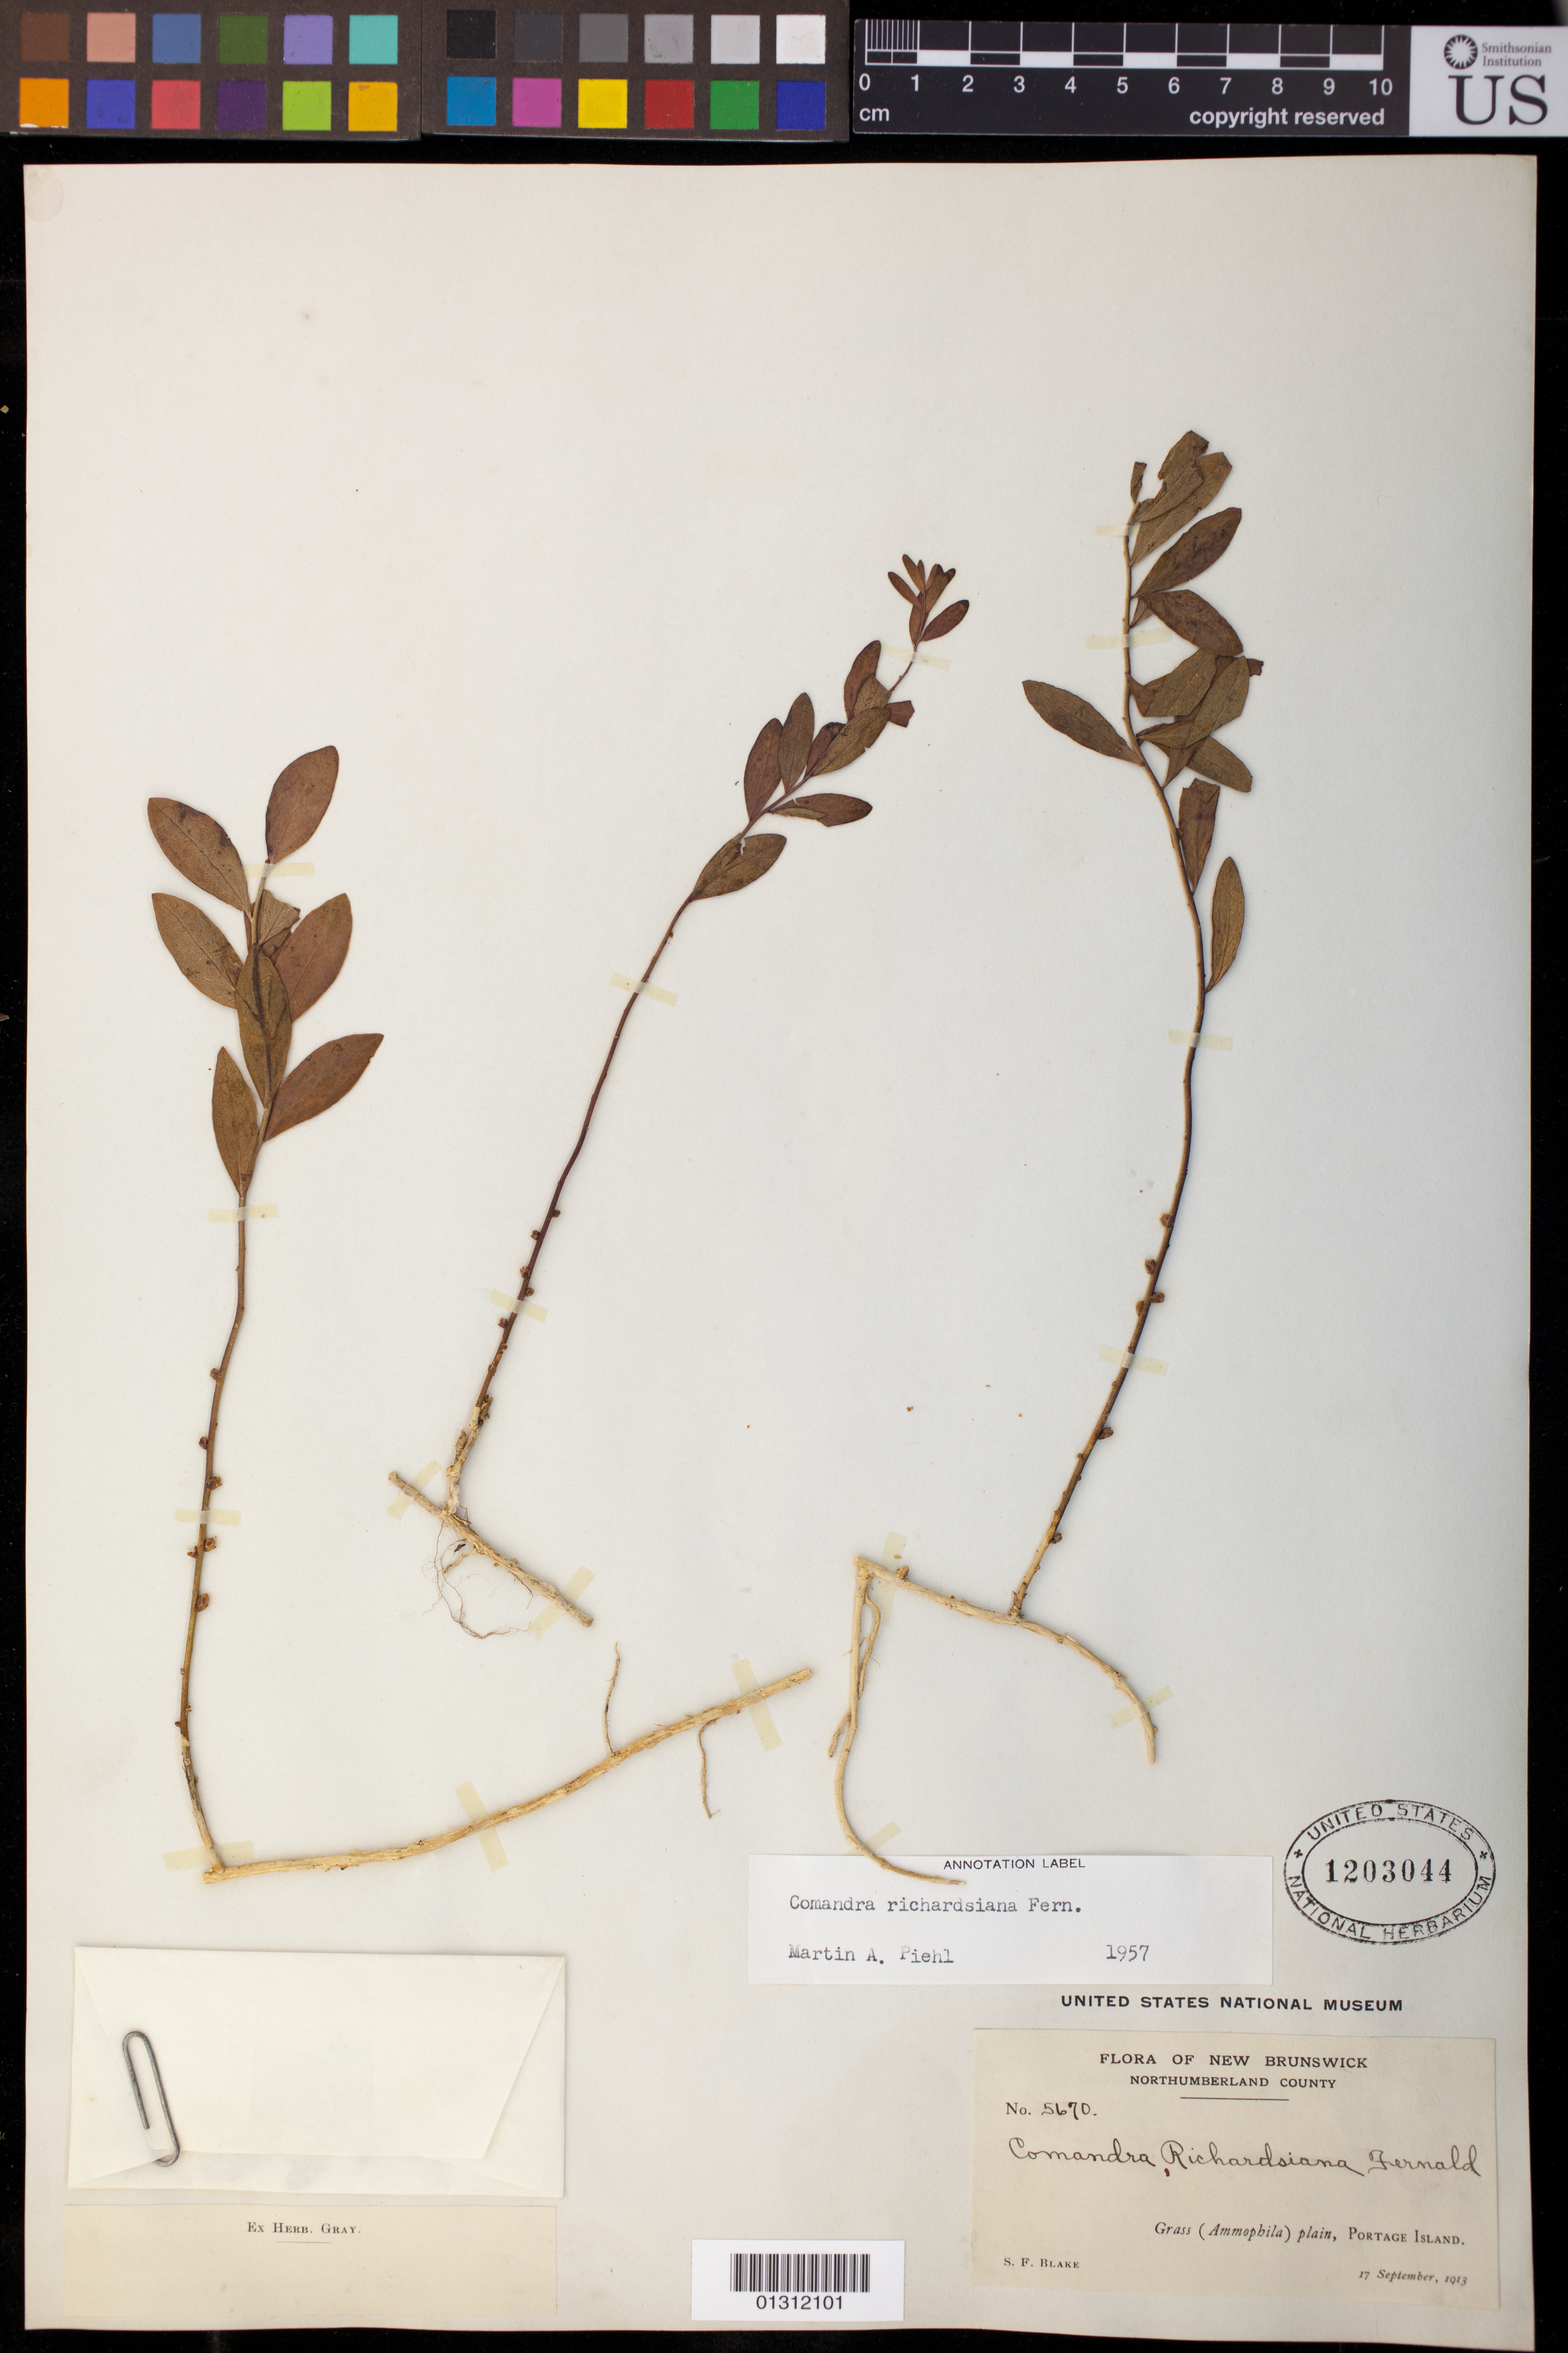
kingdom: Plantae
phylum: Tracheophyta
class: Magnoliopsida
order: Santalales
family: Comandraceae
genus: Comandra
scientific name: Comandra richardsiana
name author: Fernald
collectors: S. Blake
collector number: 5670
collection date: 1913-09-17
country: Canada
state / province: Ontario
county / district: Northumberland County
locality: Portage Island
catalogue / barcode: US 1203044